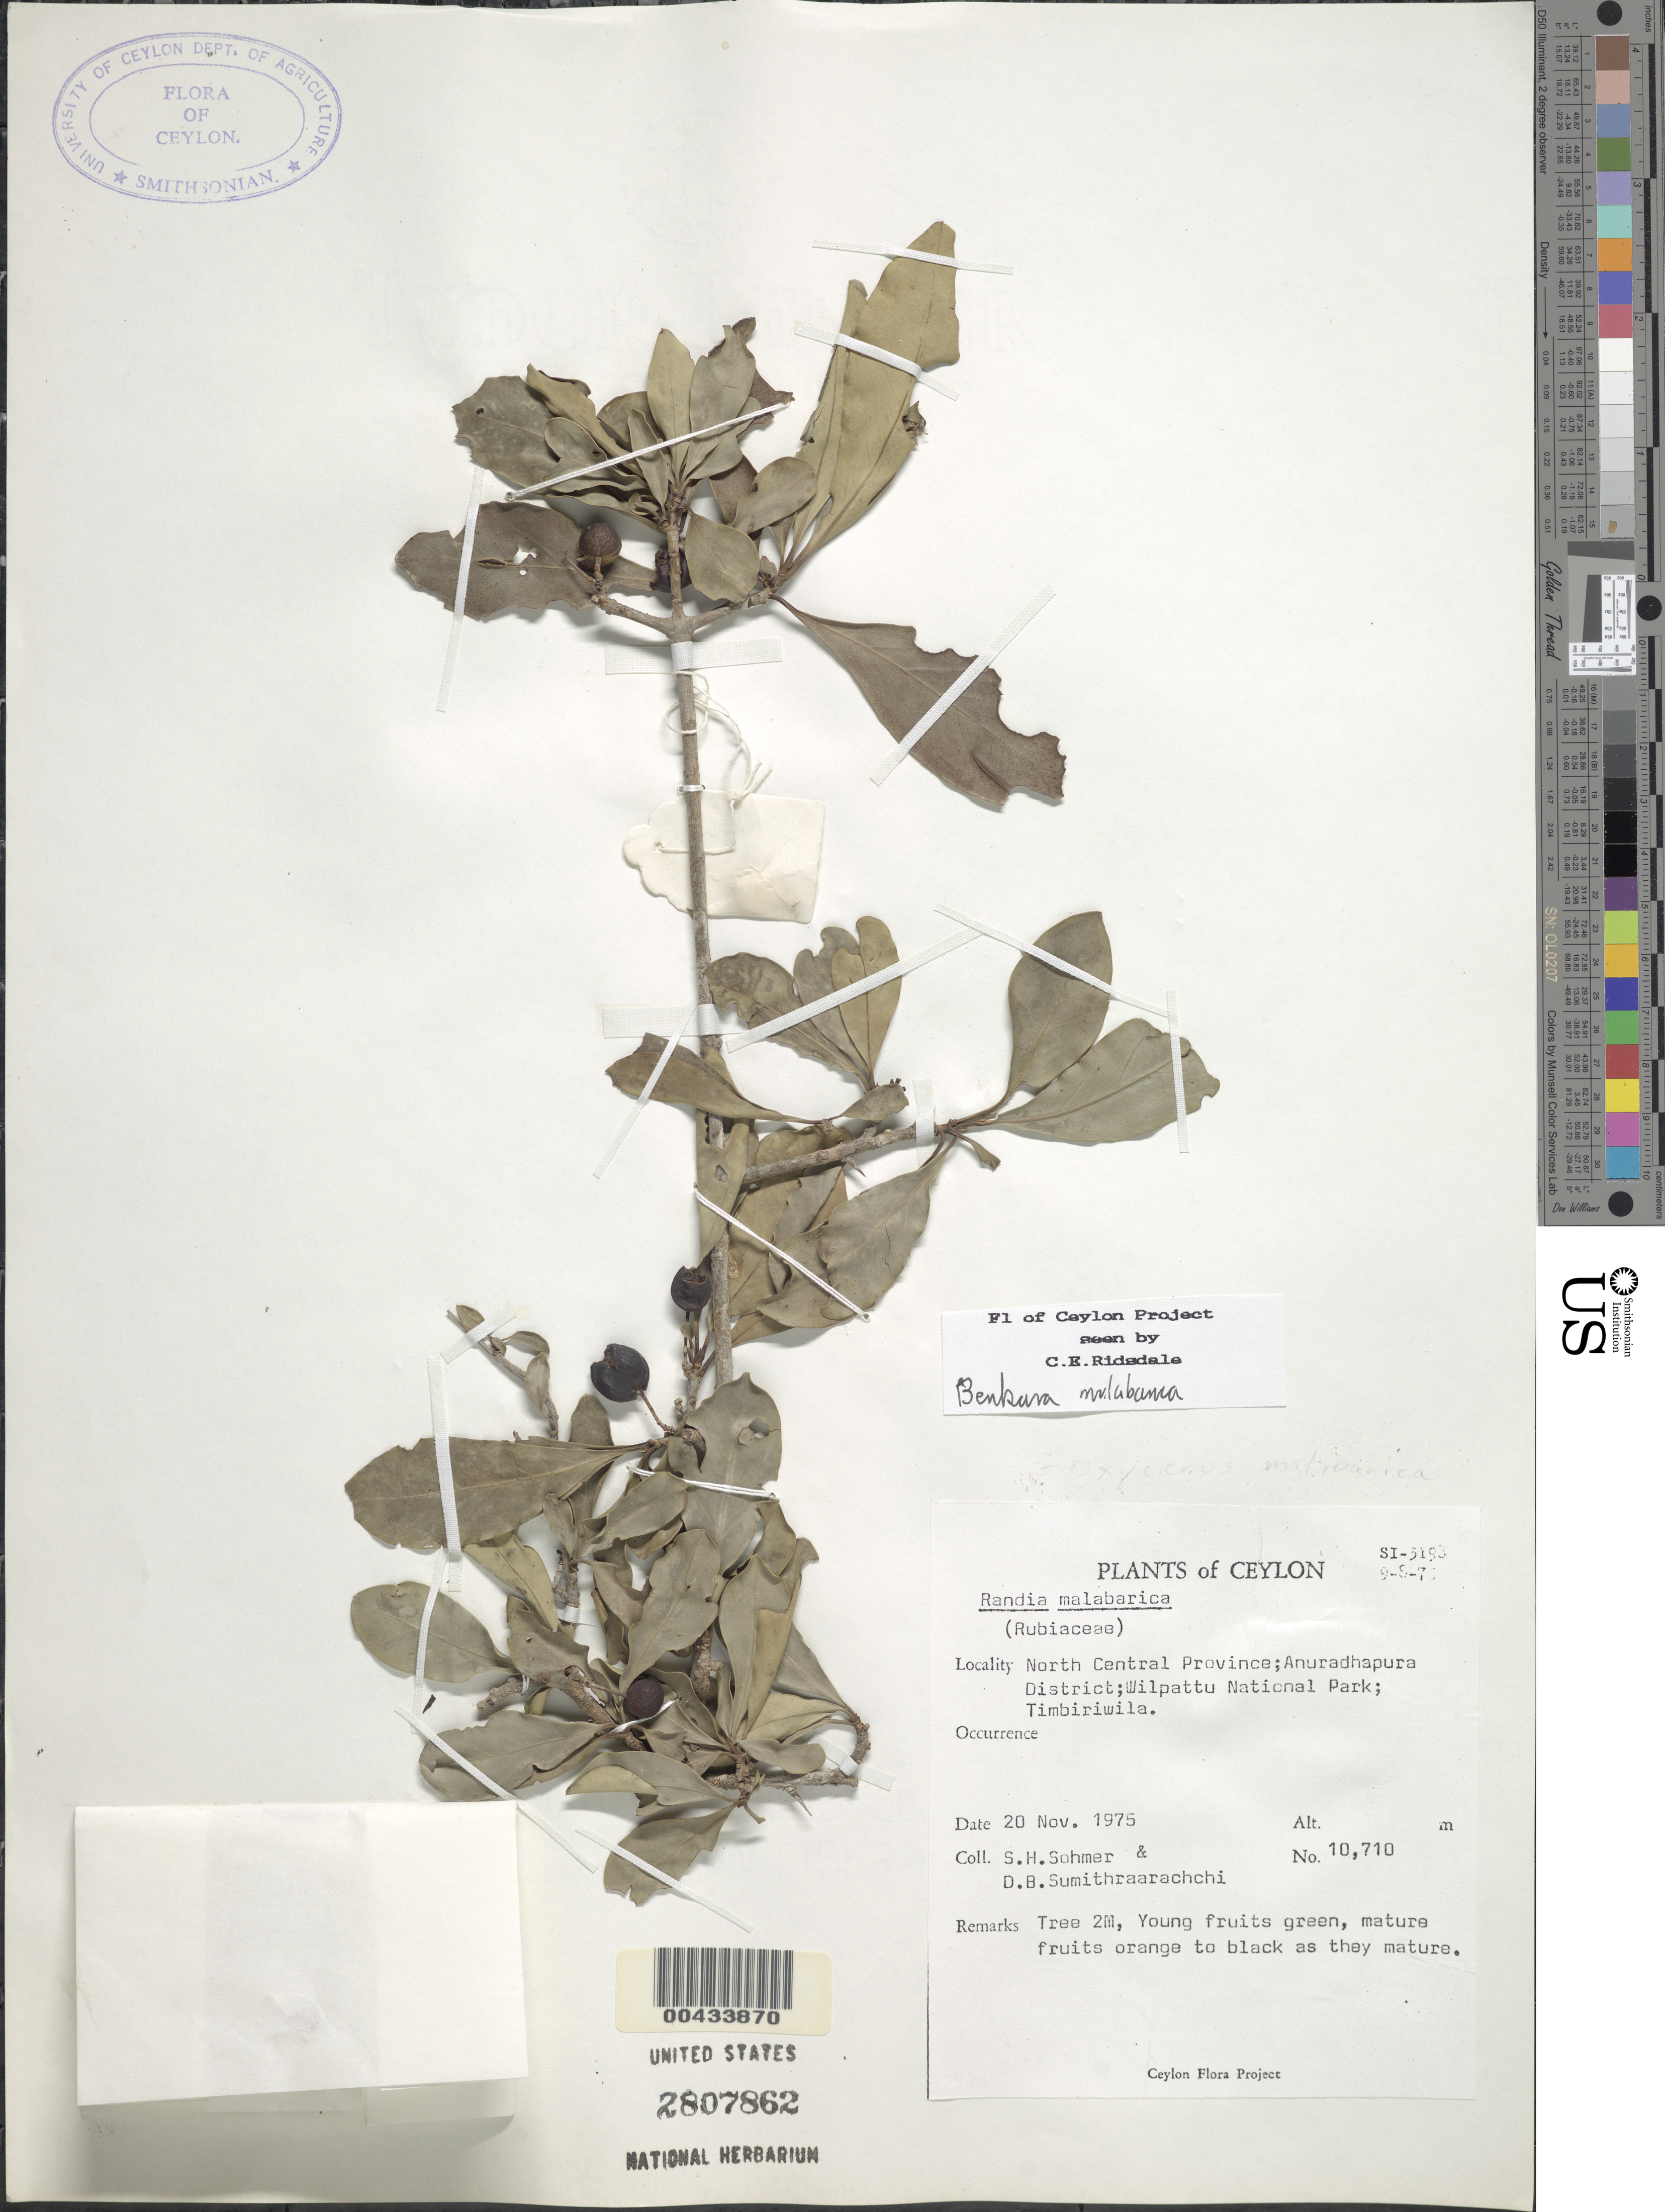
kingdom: Plantae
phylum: Tracheophyta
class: Magnoliopsida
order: Gentianales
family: Rubiaceae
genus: Benkara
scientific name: Benkara malabarica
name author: (Lam.) Tirveng.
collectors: S. H. Sohmer & D. B. Sumithraarachchi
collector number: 10710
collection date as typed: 20 Nov 1975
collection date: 1975-11-20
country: Sri Lanka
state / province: North Central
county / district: Anuradhapura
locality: Wilpattu National Park, Timbiriwila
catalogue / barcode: US 2807862